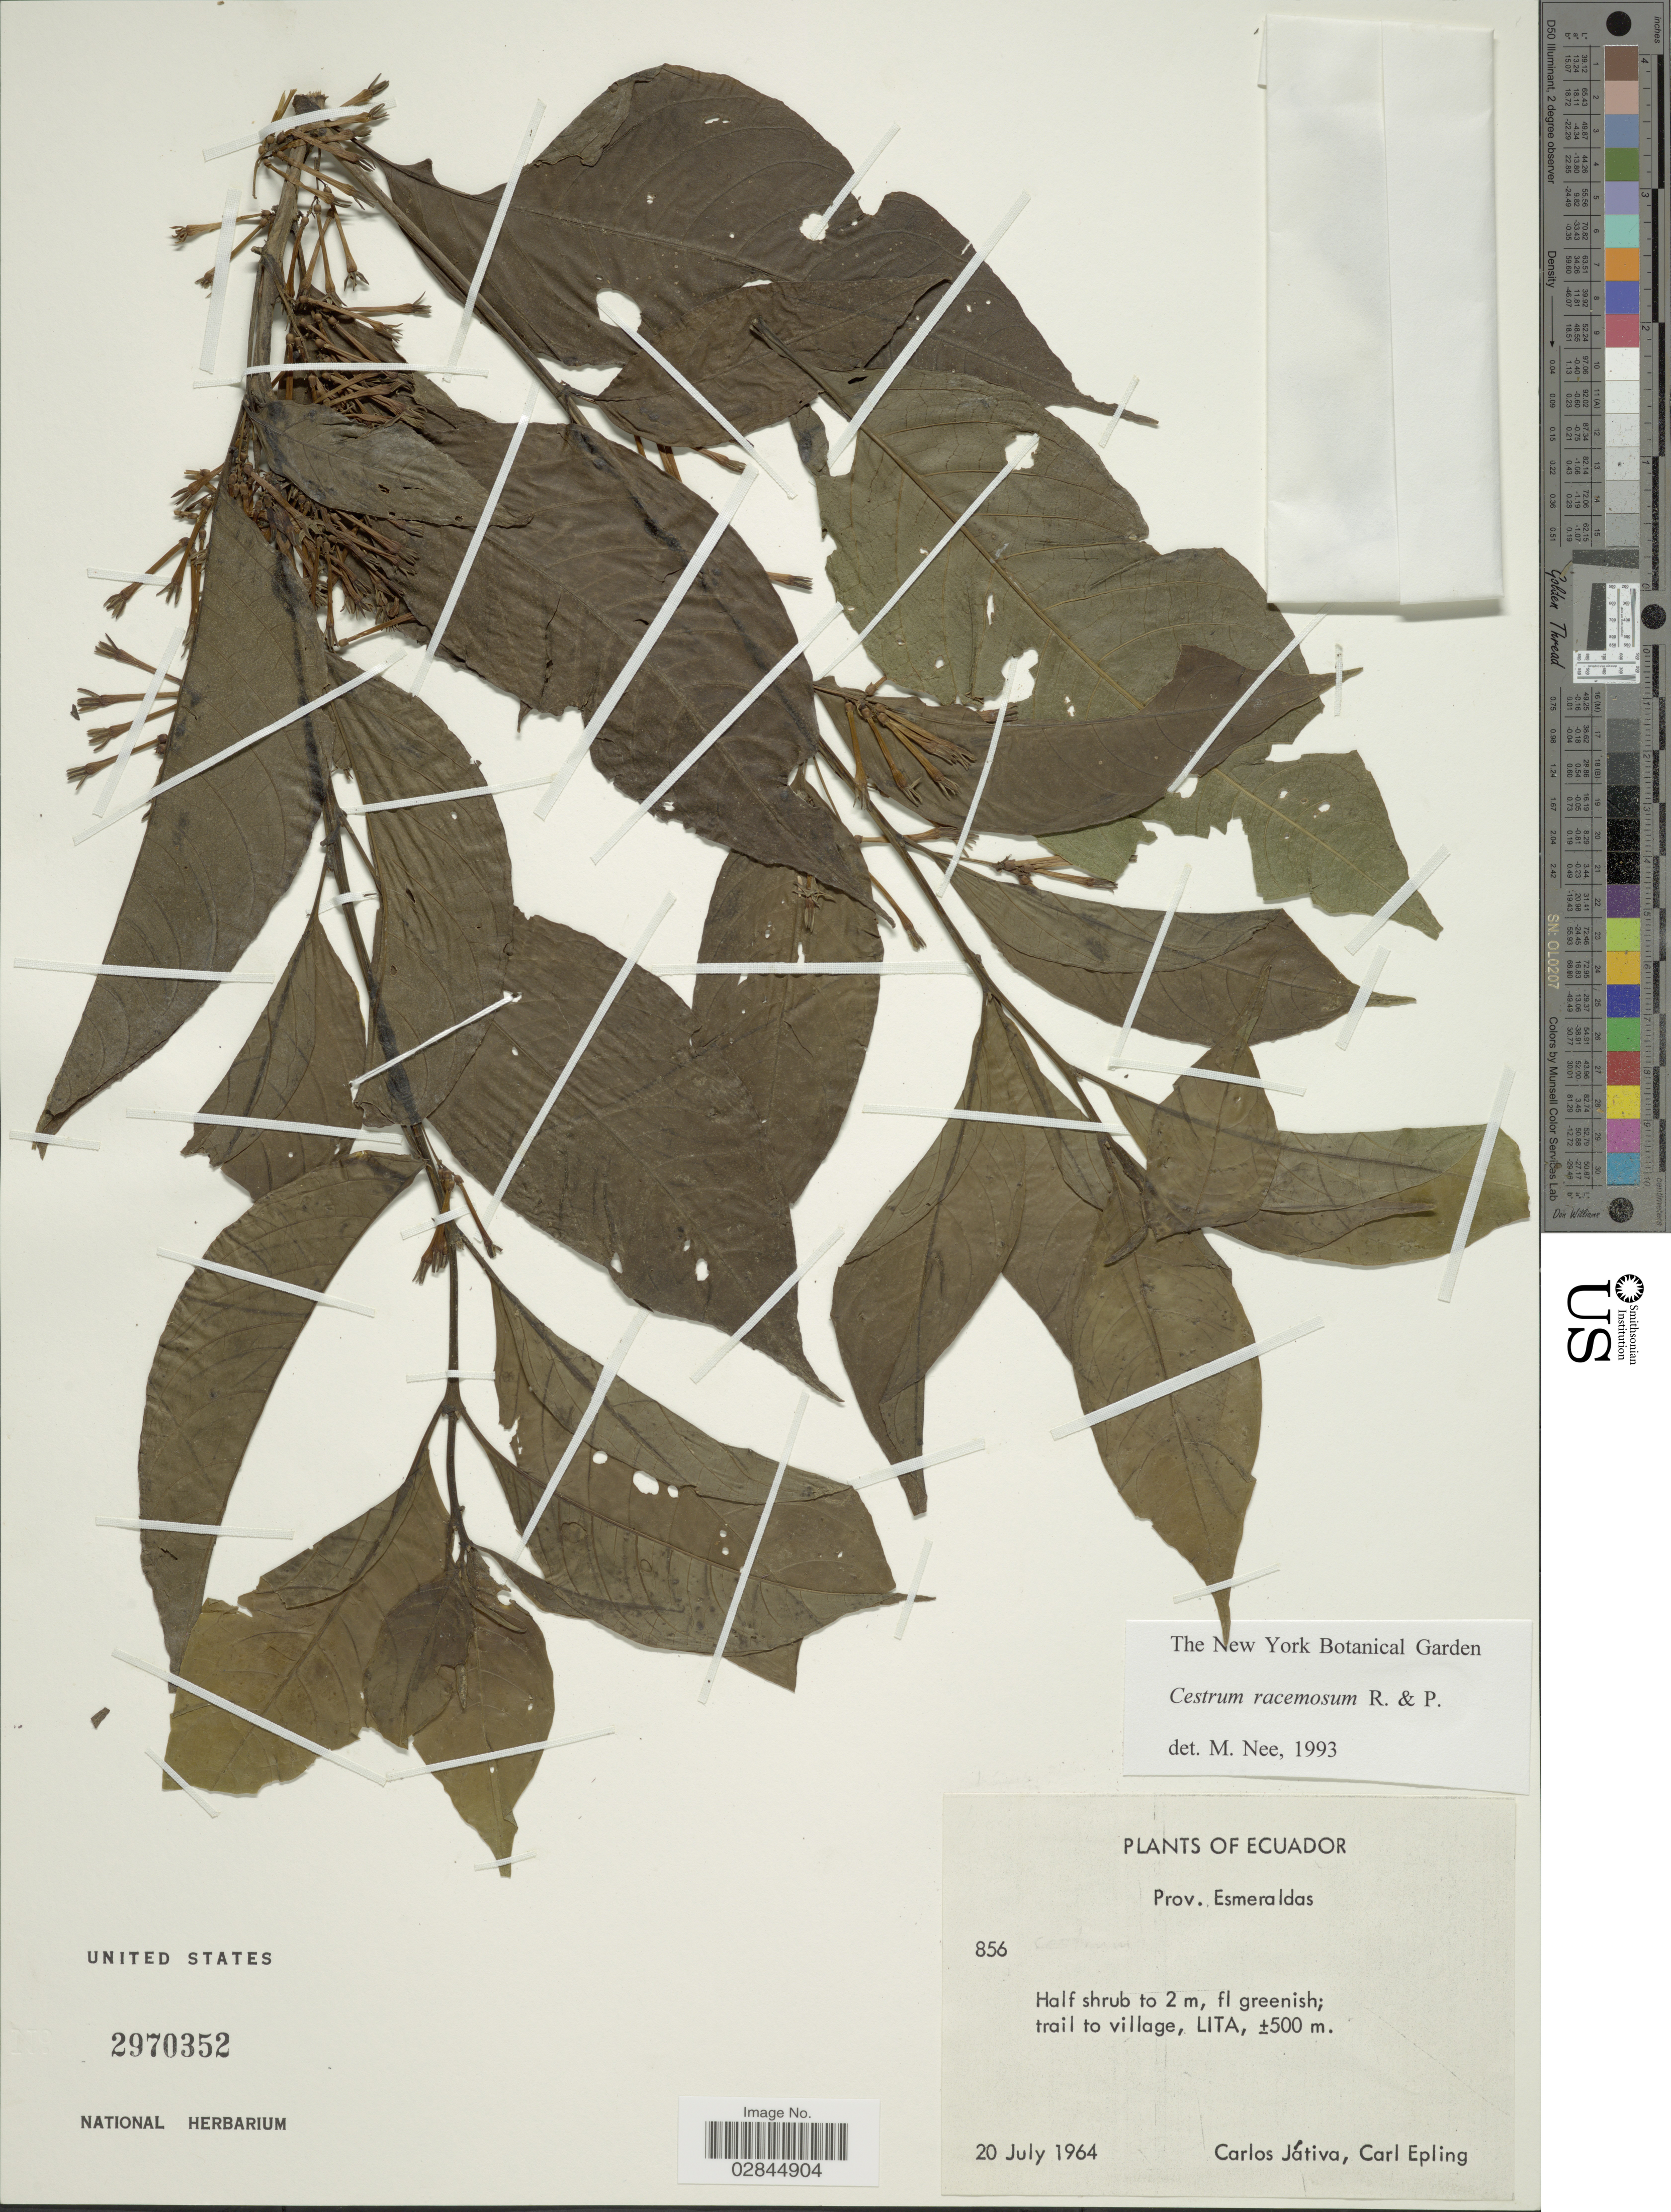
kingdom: Plantae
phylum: Tracheophyta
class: Magnoliopsida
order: Solanales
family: Solanaceae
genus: Cestrum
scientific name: Cestrum racemosum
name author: Ruiz & Pav.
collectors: C. D. Játiva & C. C. Epling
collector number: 856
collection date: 1964-07-20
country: Ecuador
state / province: Esmeraldas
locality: Trail to village, LITA.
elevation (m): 500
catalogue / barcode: US 2970352